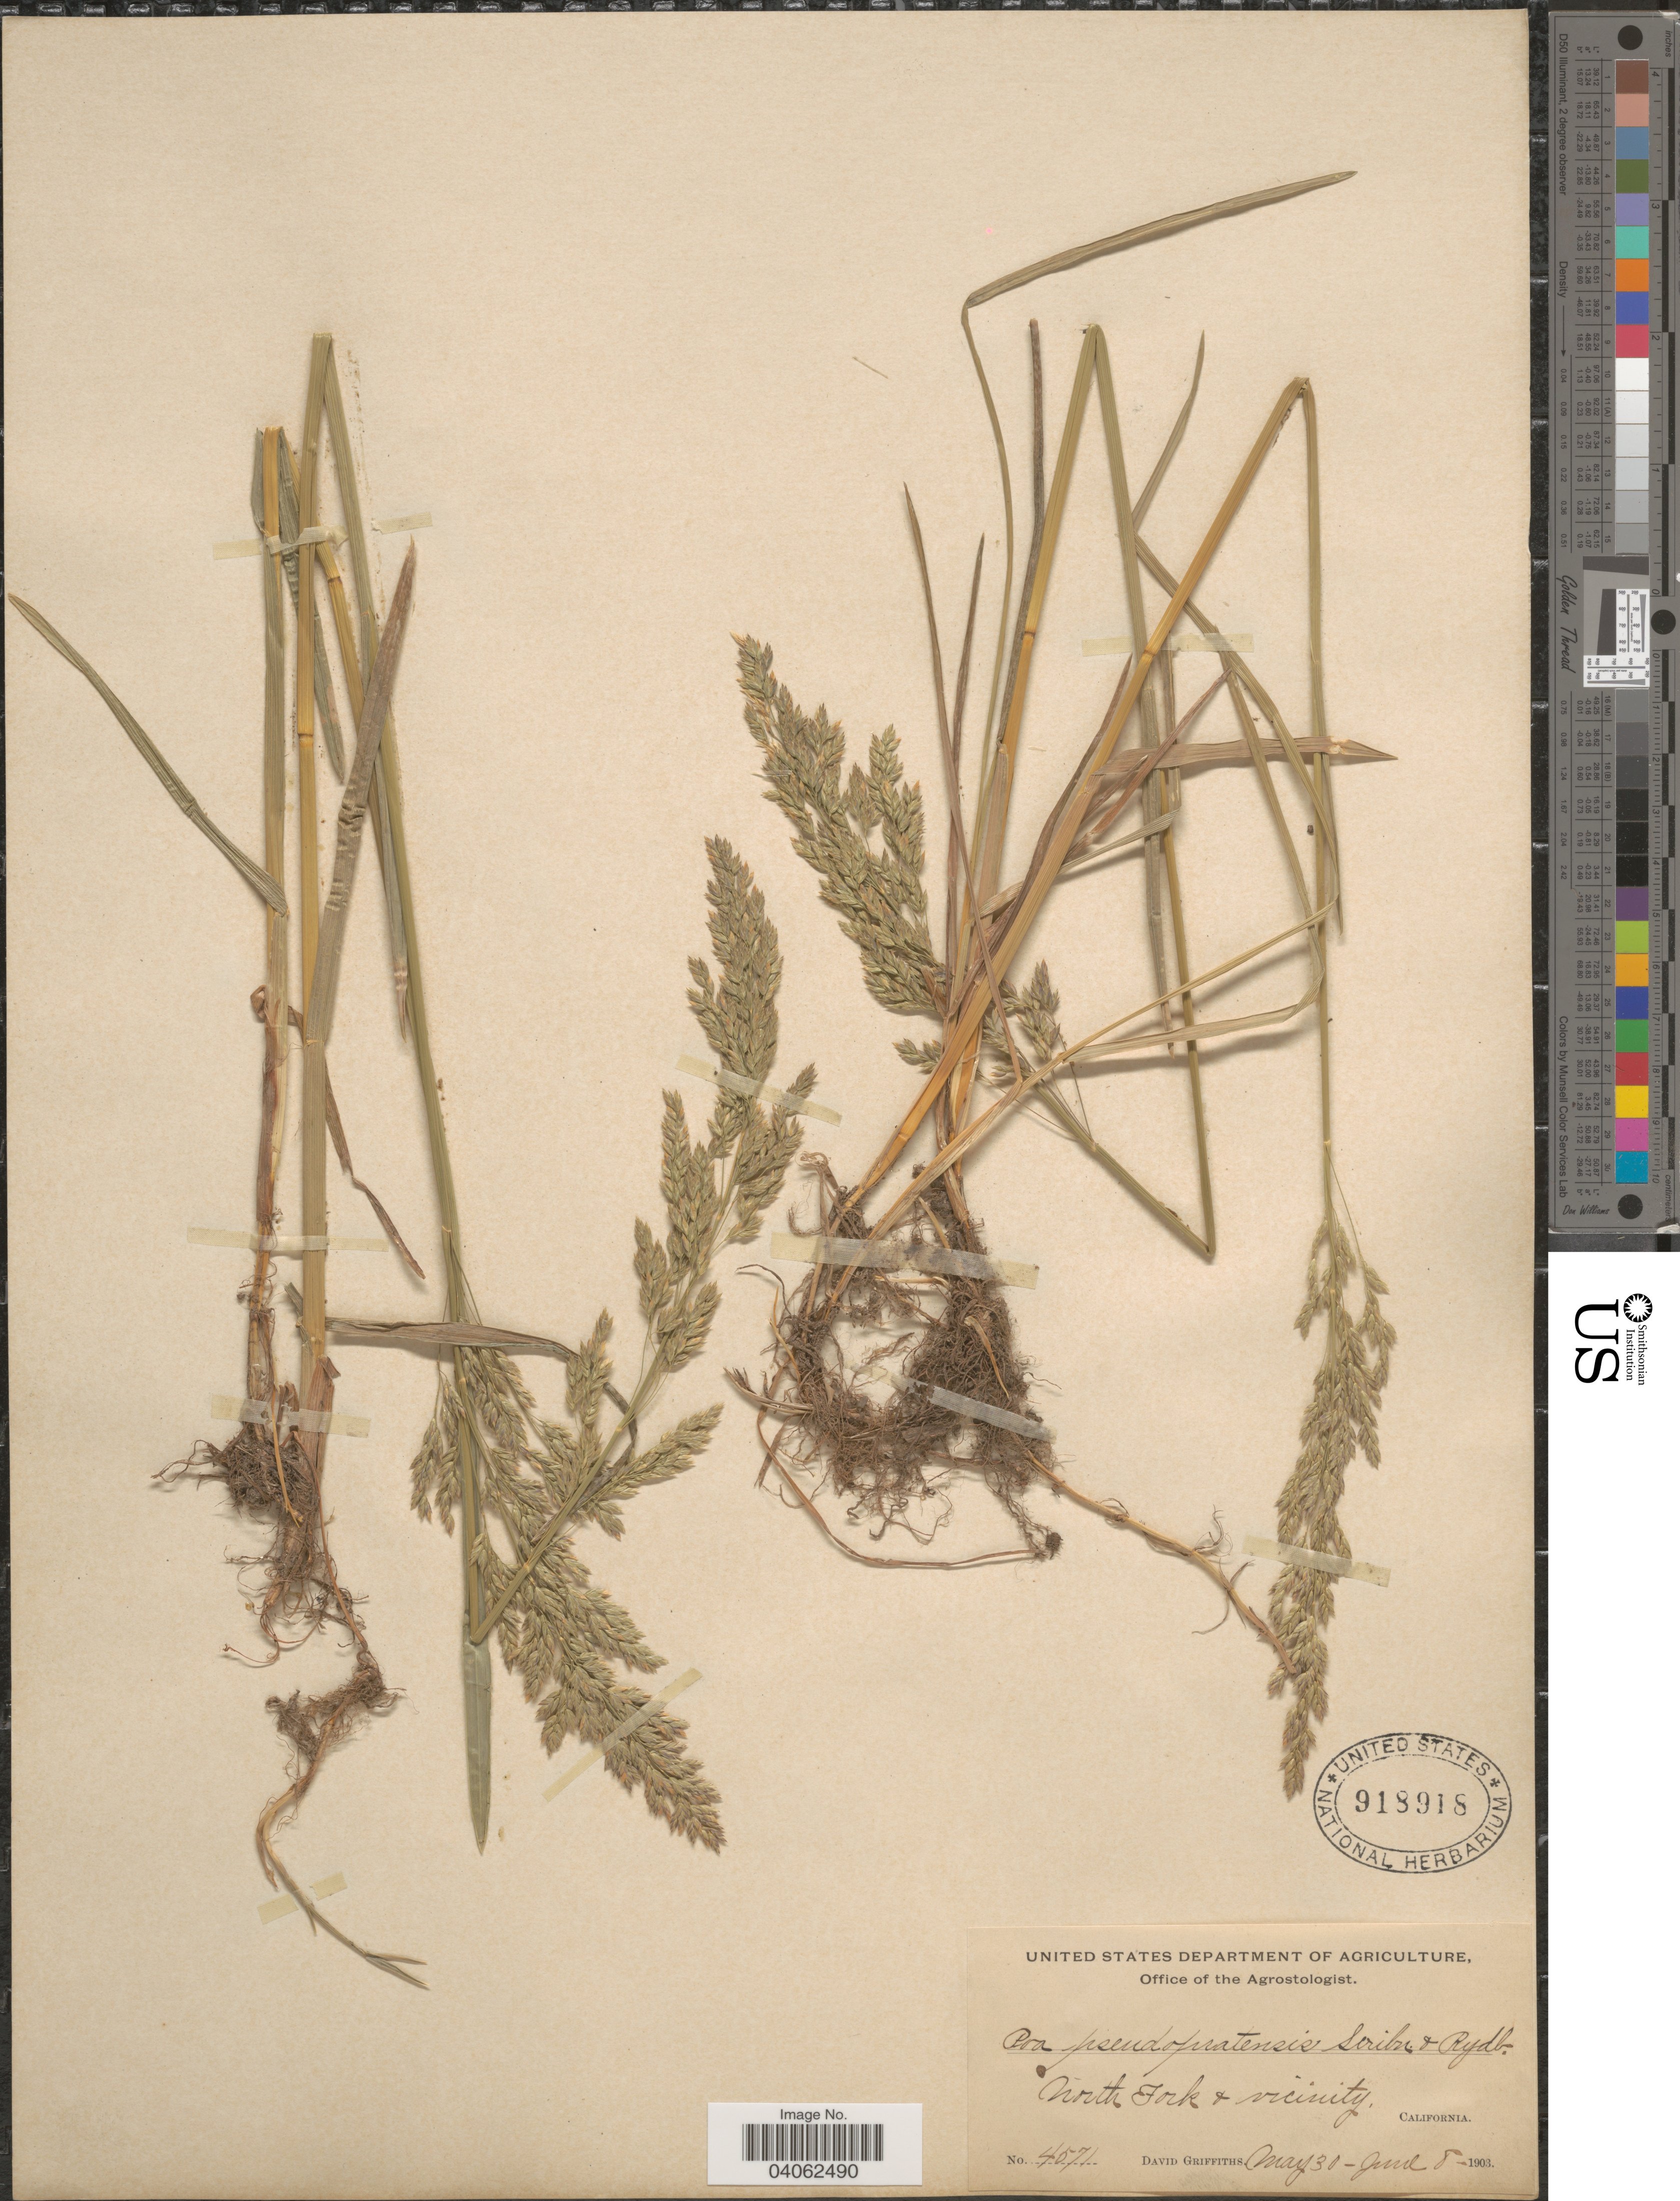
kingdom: Plantae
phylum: Tracheophyta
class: Liliopsida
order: Poales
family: Poaceae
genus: Poa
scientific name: Poa pratensis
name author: L.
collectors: D. Griffiths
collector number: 4571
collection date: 1903-05-30/1903-06-08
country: United States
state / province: California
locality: North Fork & vicinity.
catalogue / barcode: US 918918